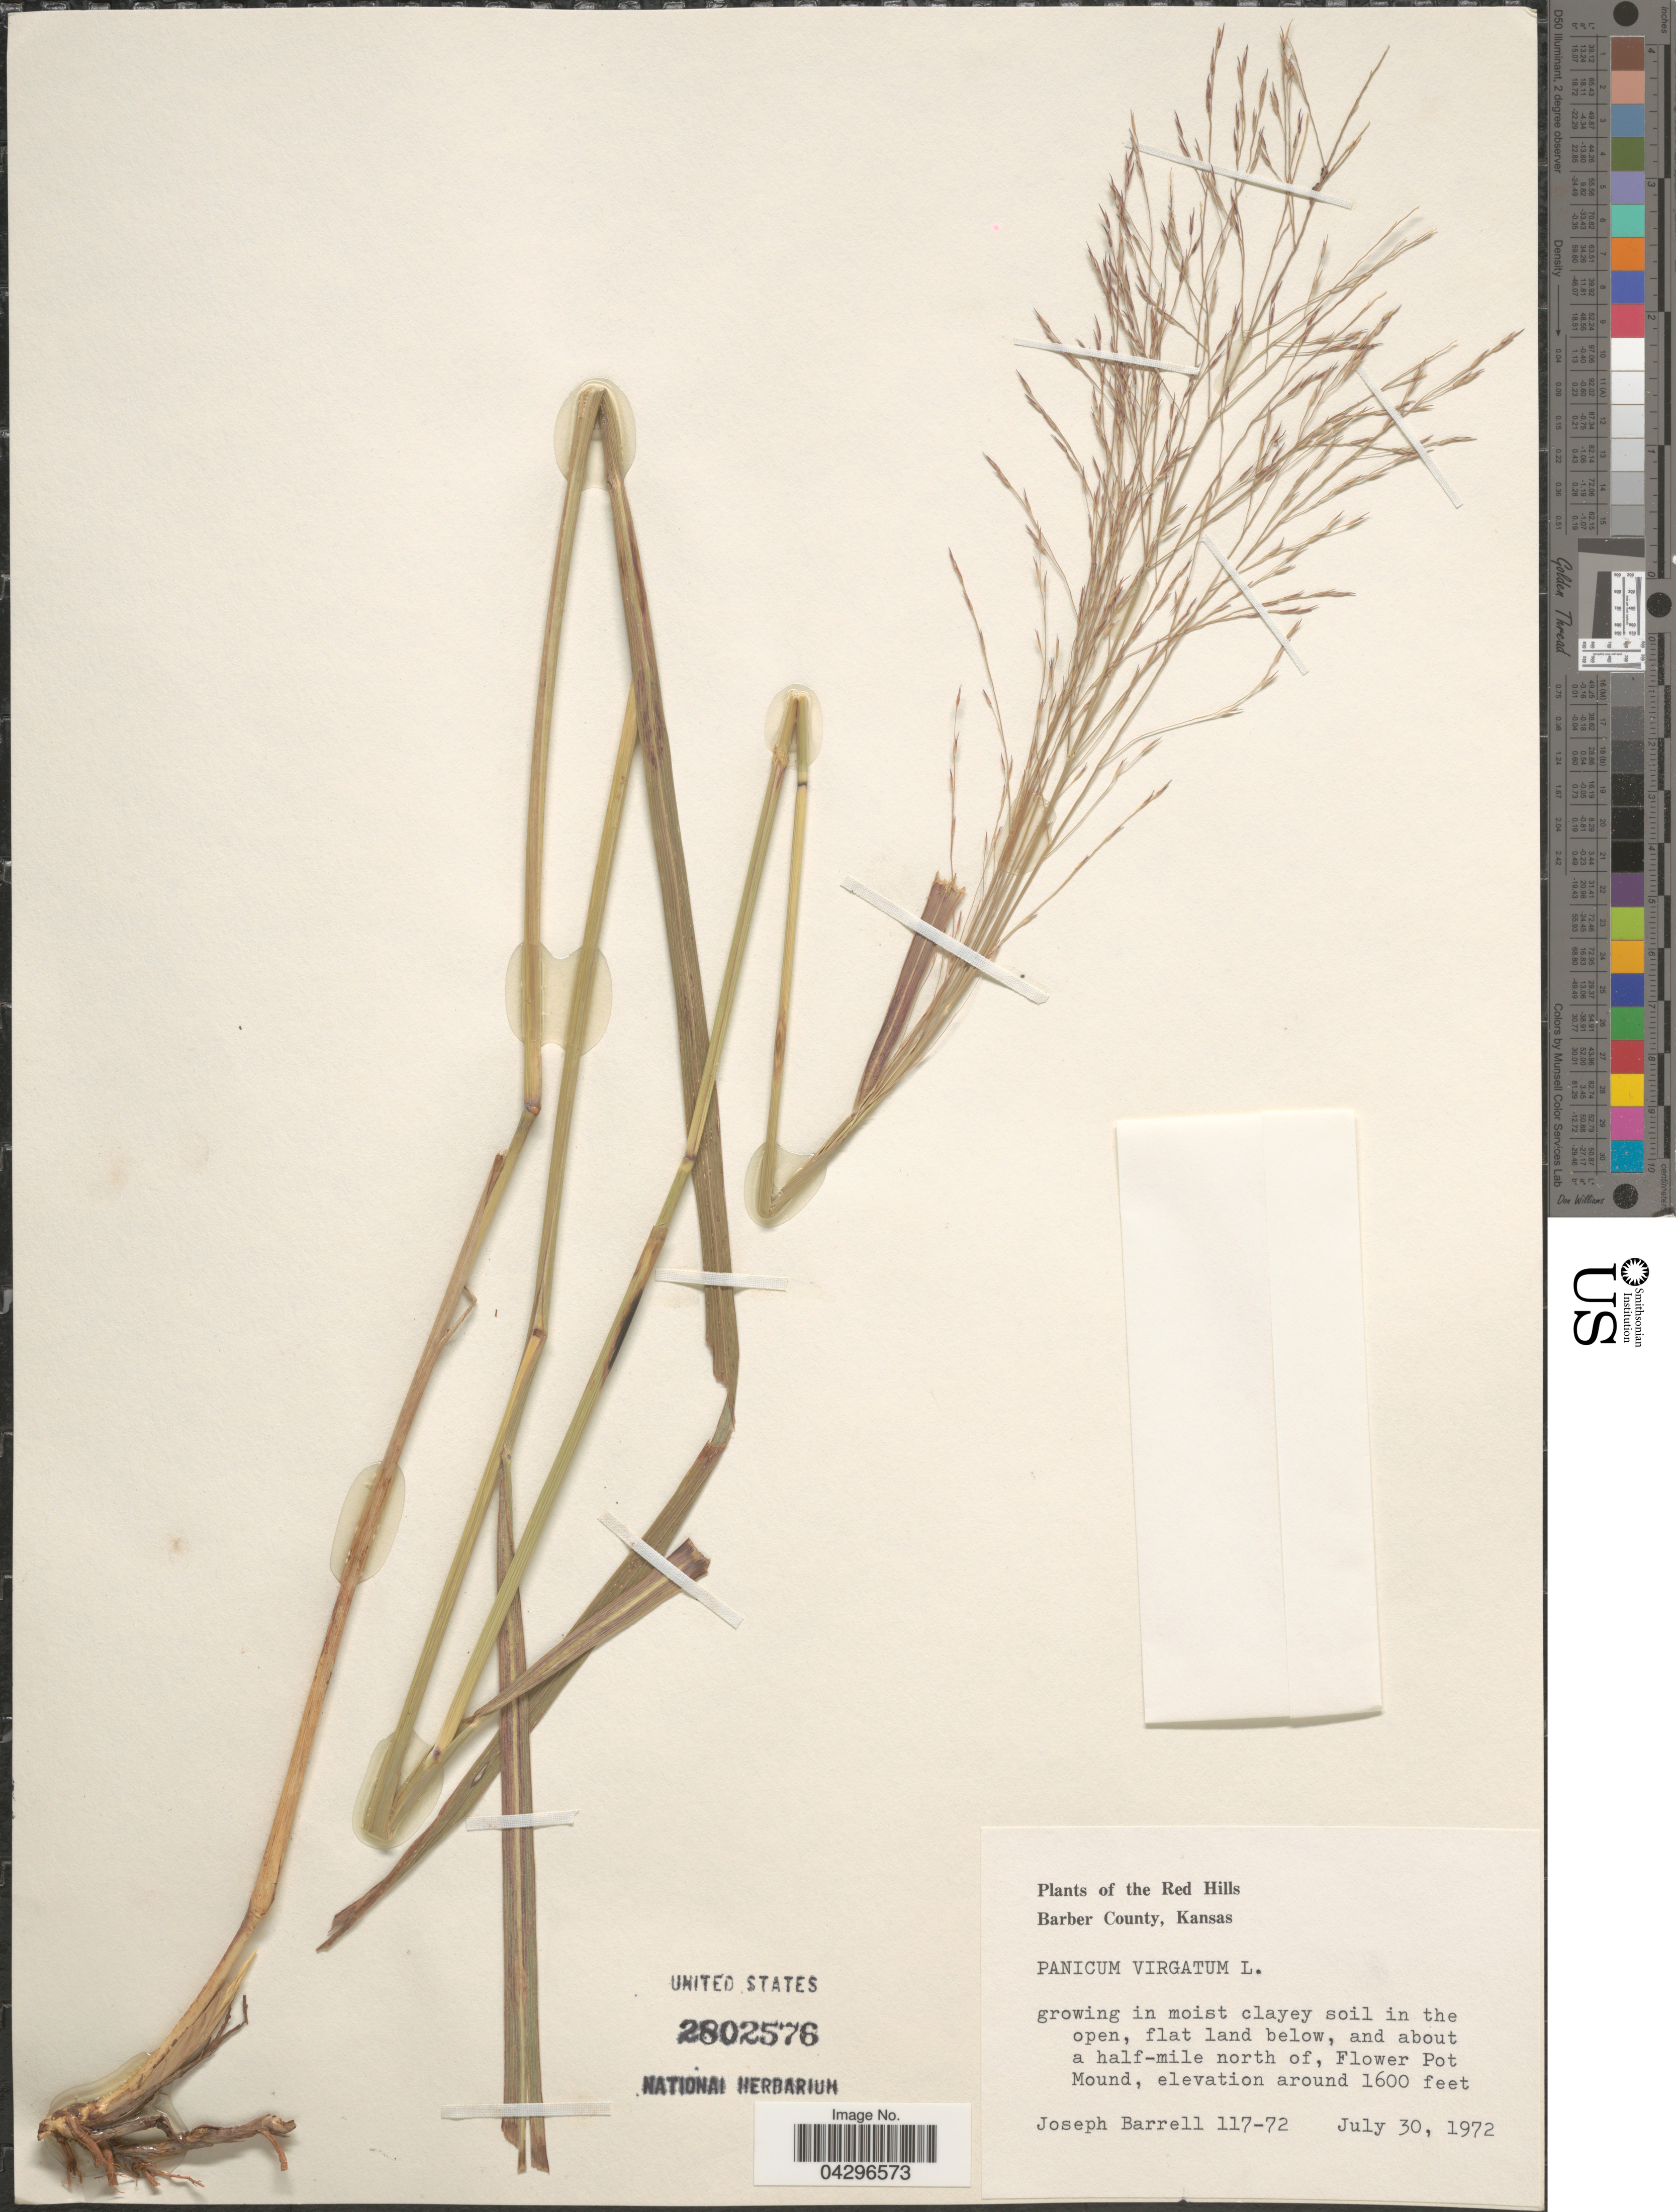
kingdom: Plantae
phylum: Tracheophyta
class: Liliopsida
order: Poales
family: Poaceae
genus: Panicum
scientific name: Panicum virgatum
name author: L.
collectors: J. Barrell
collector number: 117-72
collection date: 1972-07-30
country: United States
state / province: Kansas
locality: The Red Hills. Barber County. Growing in moist clayey soil in the open, flat land below, and about a half-mile north of, Flower Pot Mound.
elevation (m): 488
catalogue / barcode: US 2802576